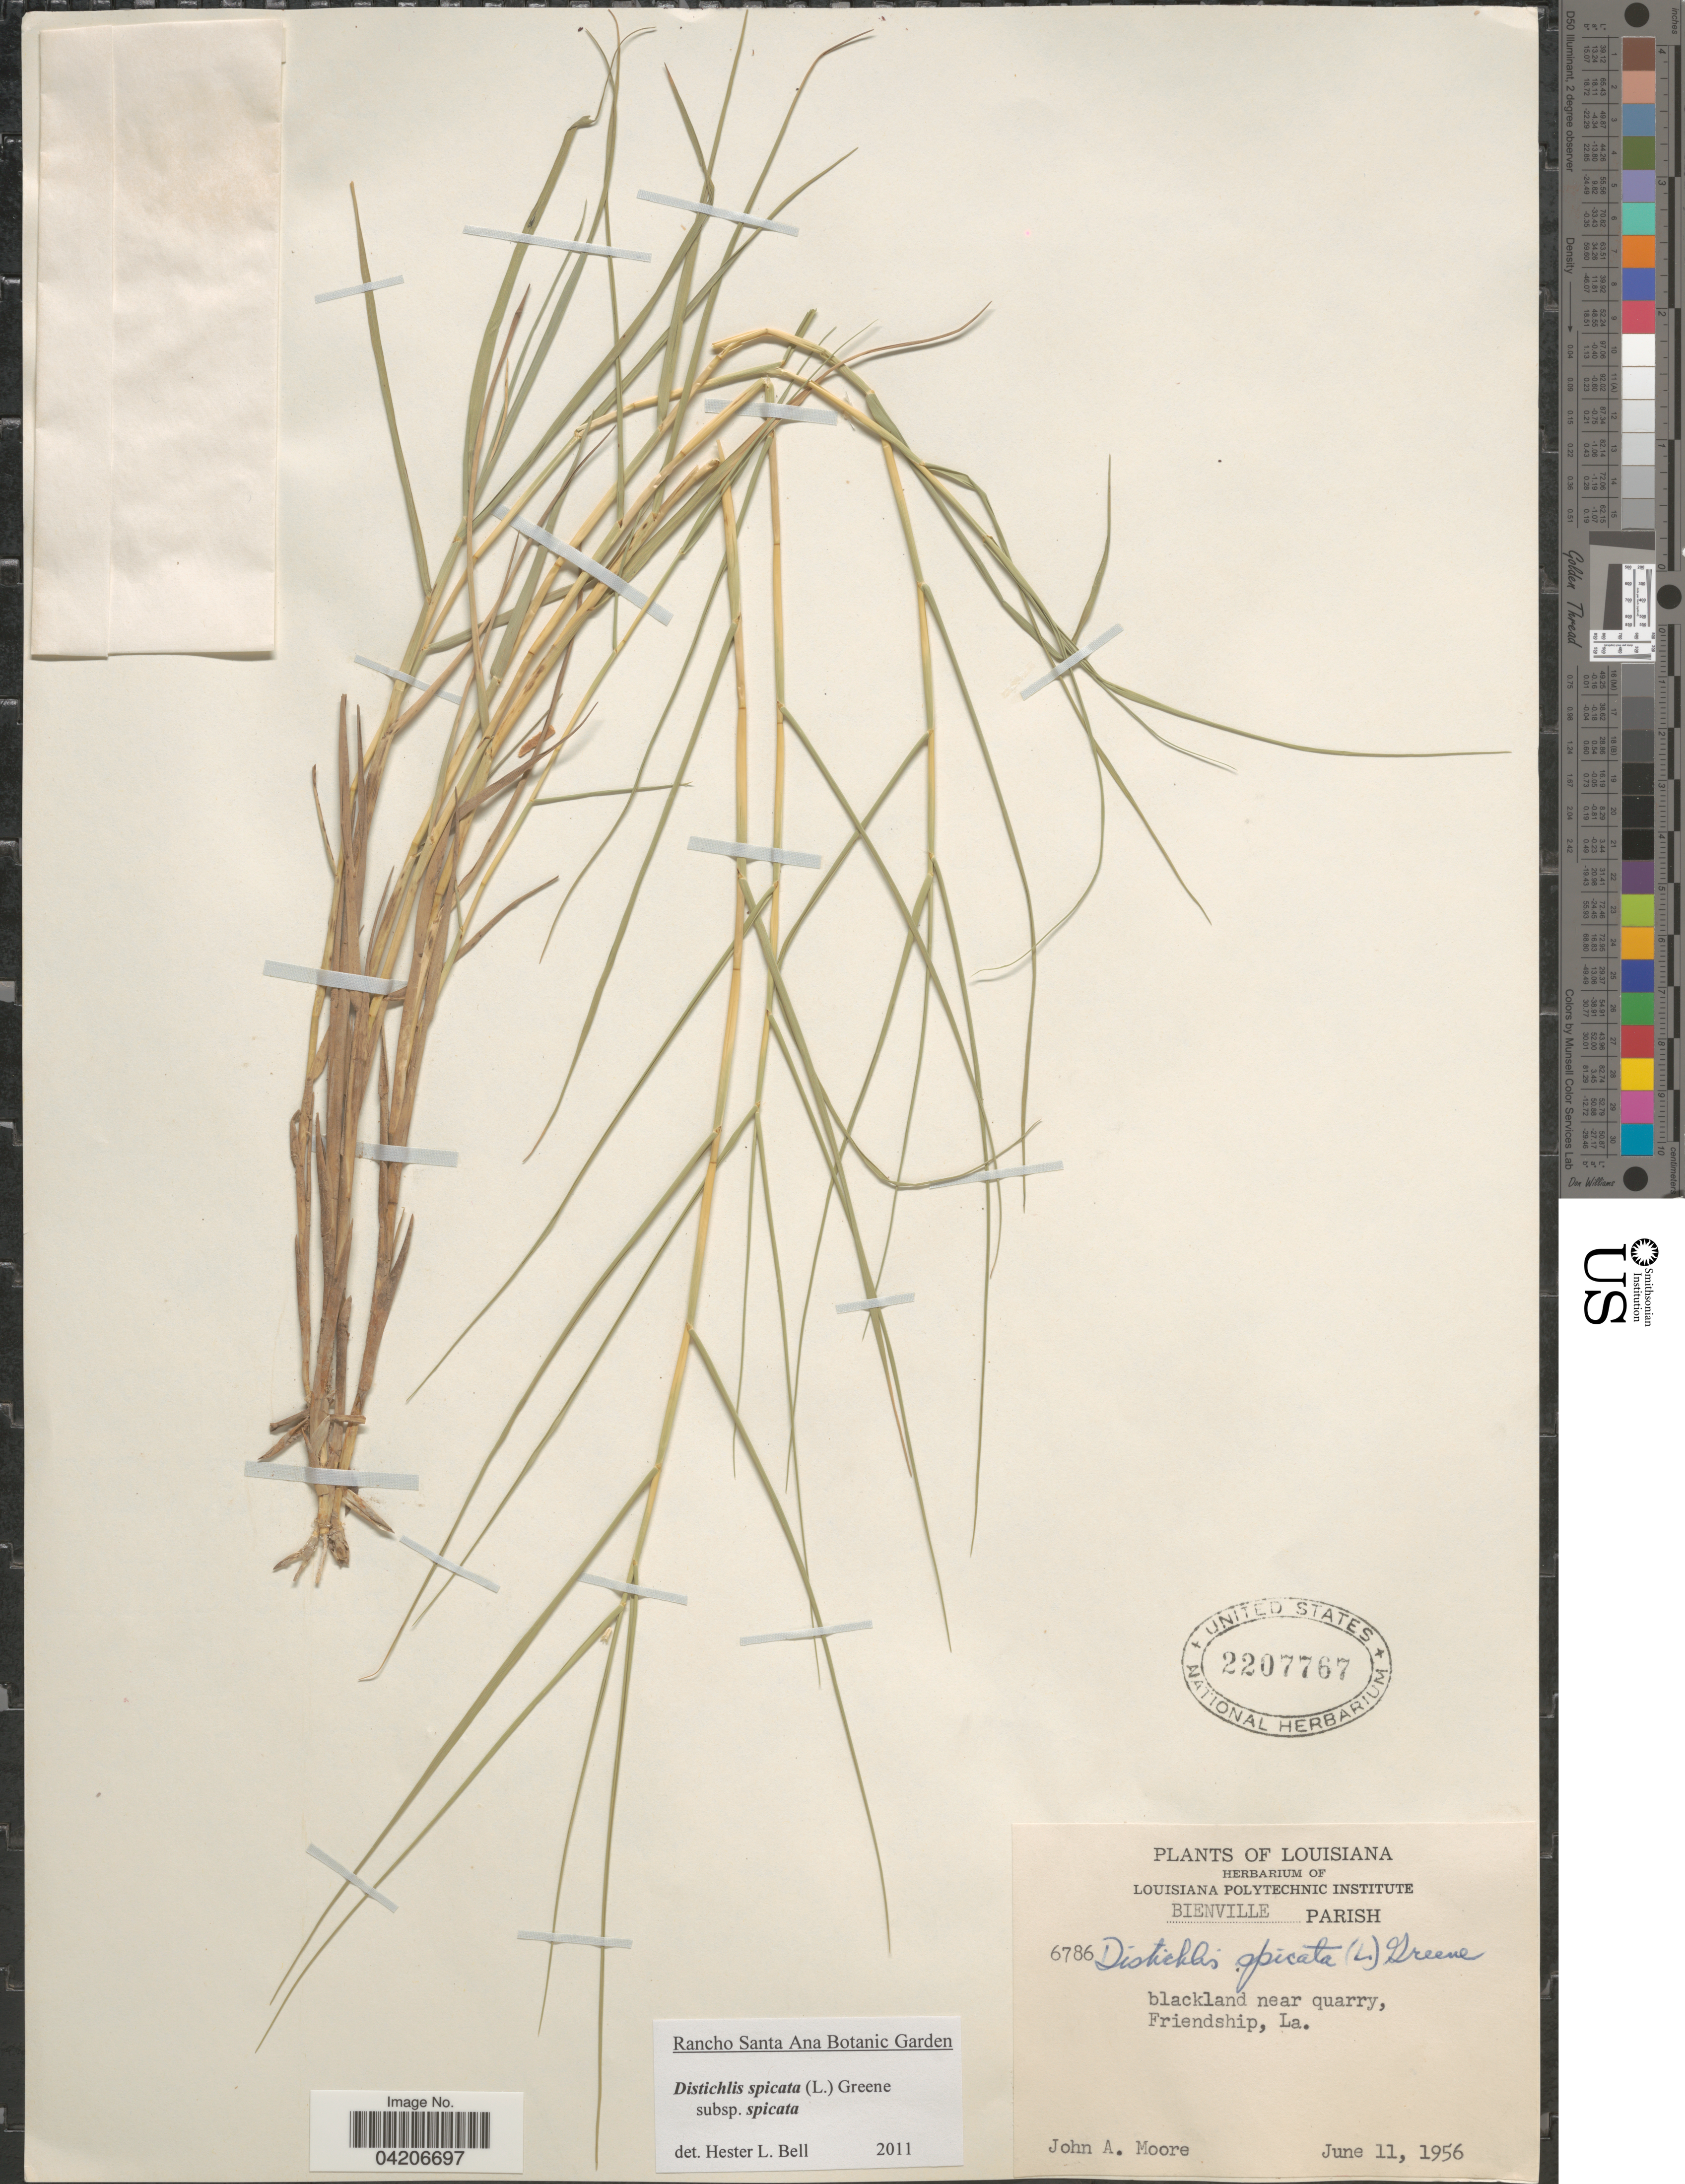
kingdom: Plantae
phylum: Tracheophyta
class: Liliopsida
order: Poales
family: Poaceae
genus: Distichlis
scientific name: Distichlis spicata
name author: (L.) Greene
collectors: J. A. Moore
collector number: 6786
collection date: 1956-06-11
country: United States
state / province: Louisiana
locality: Bienville Parish. blackland near quarry, Friendship.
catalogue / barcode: US 2207767